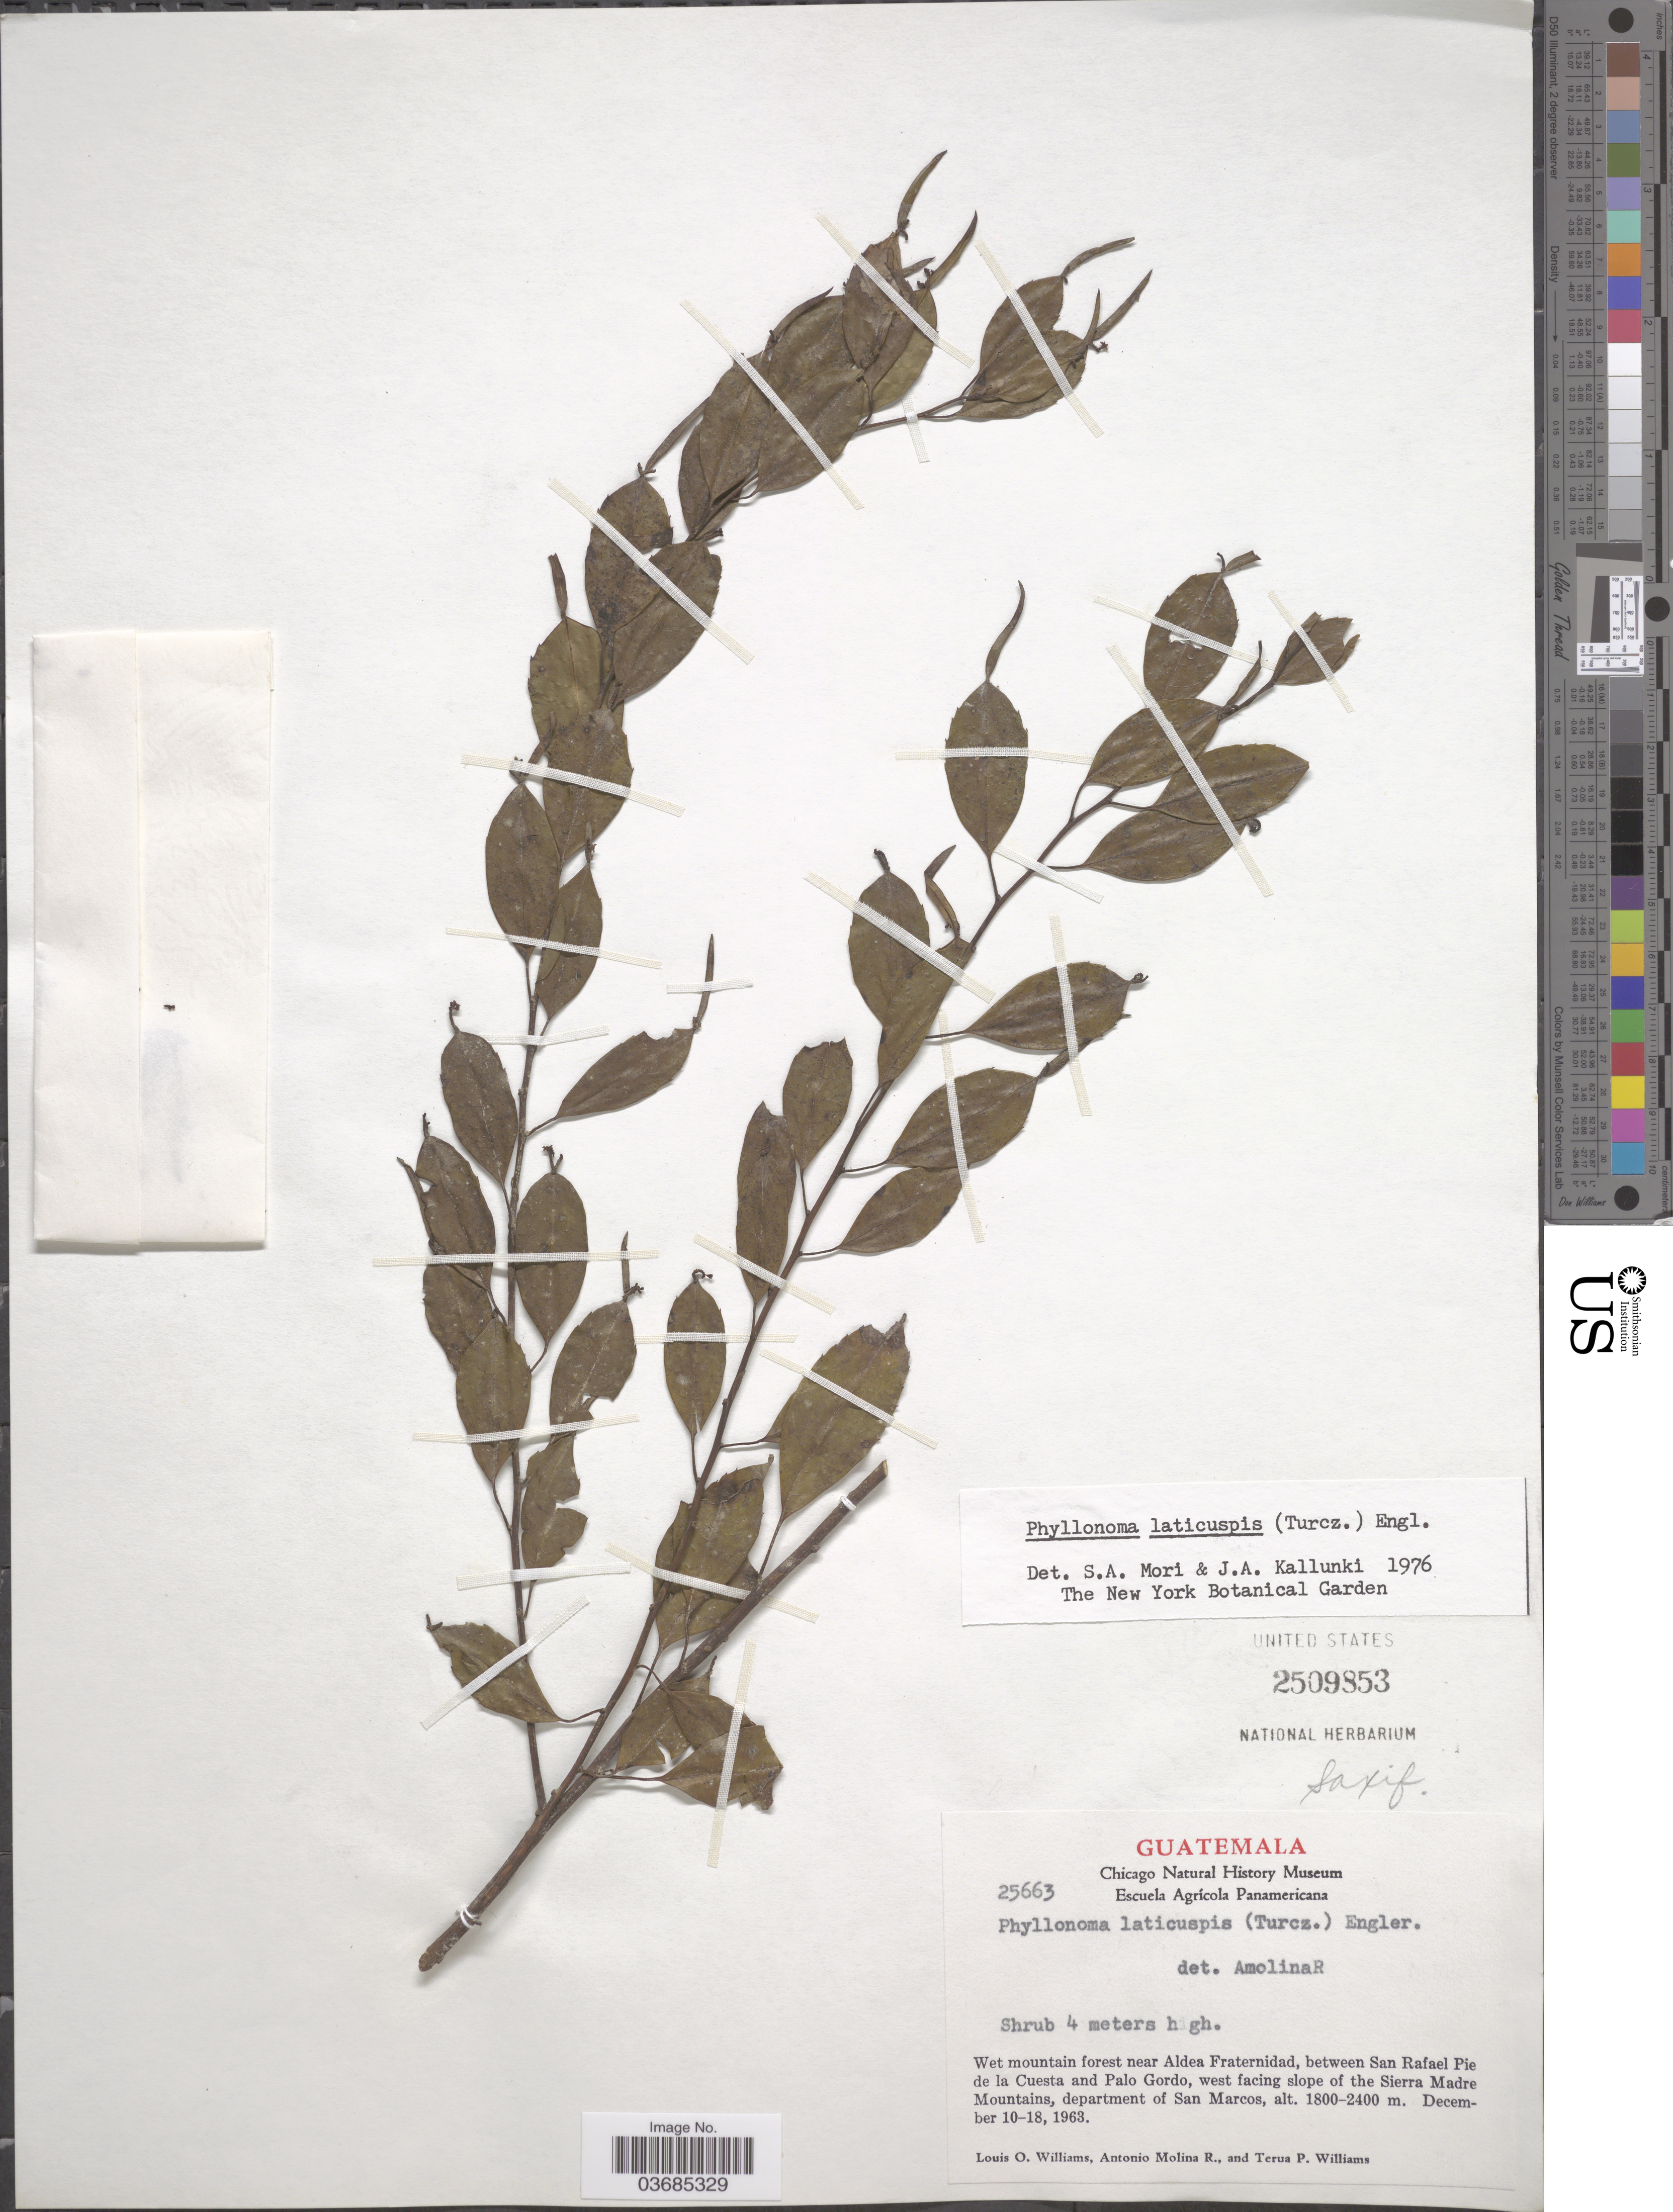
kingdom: Plantae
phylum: Tracheophyta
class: Magnoliopsida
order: Aquifoliales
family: Phyllonomaceae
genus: Phyllonoma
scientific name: Phyllonoma laticuspis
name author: (Turcz.) Engl.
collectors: L. O. Williams, A. Molina R. & T. Williams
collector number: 25663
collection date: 1963-12-10/1963-12-18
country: Guatemala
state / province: San Marcos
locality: Wet mountain forest near Aldea Fraternidad, between San Rafael Pie de la Cuesta and Palo Gordo, west facing slope of the Sierra Madre Mountains, department of San Marcos.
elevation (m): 1800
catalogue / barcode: US 2509853